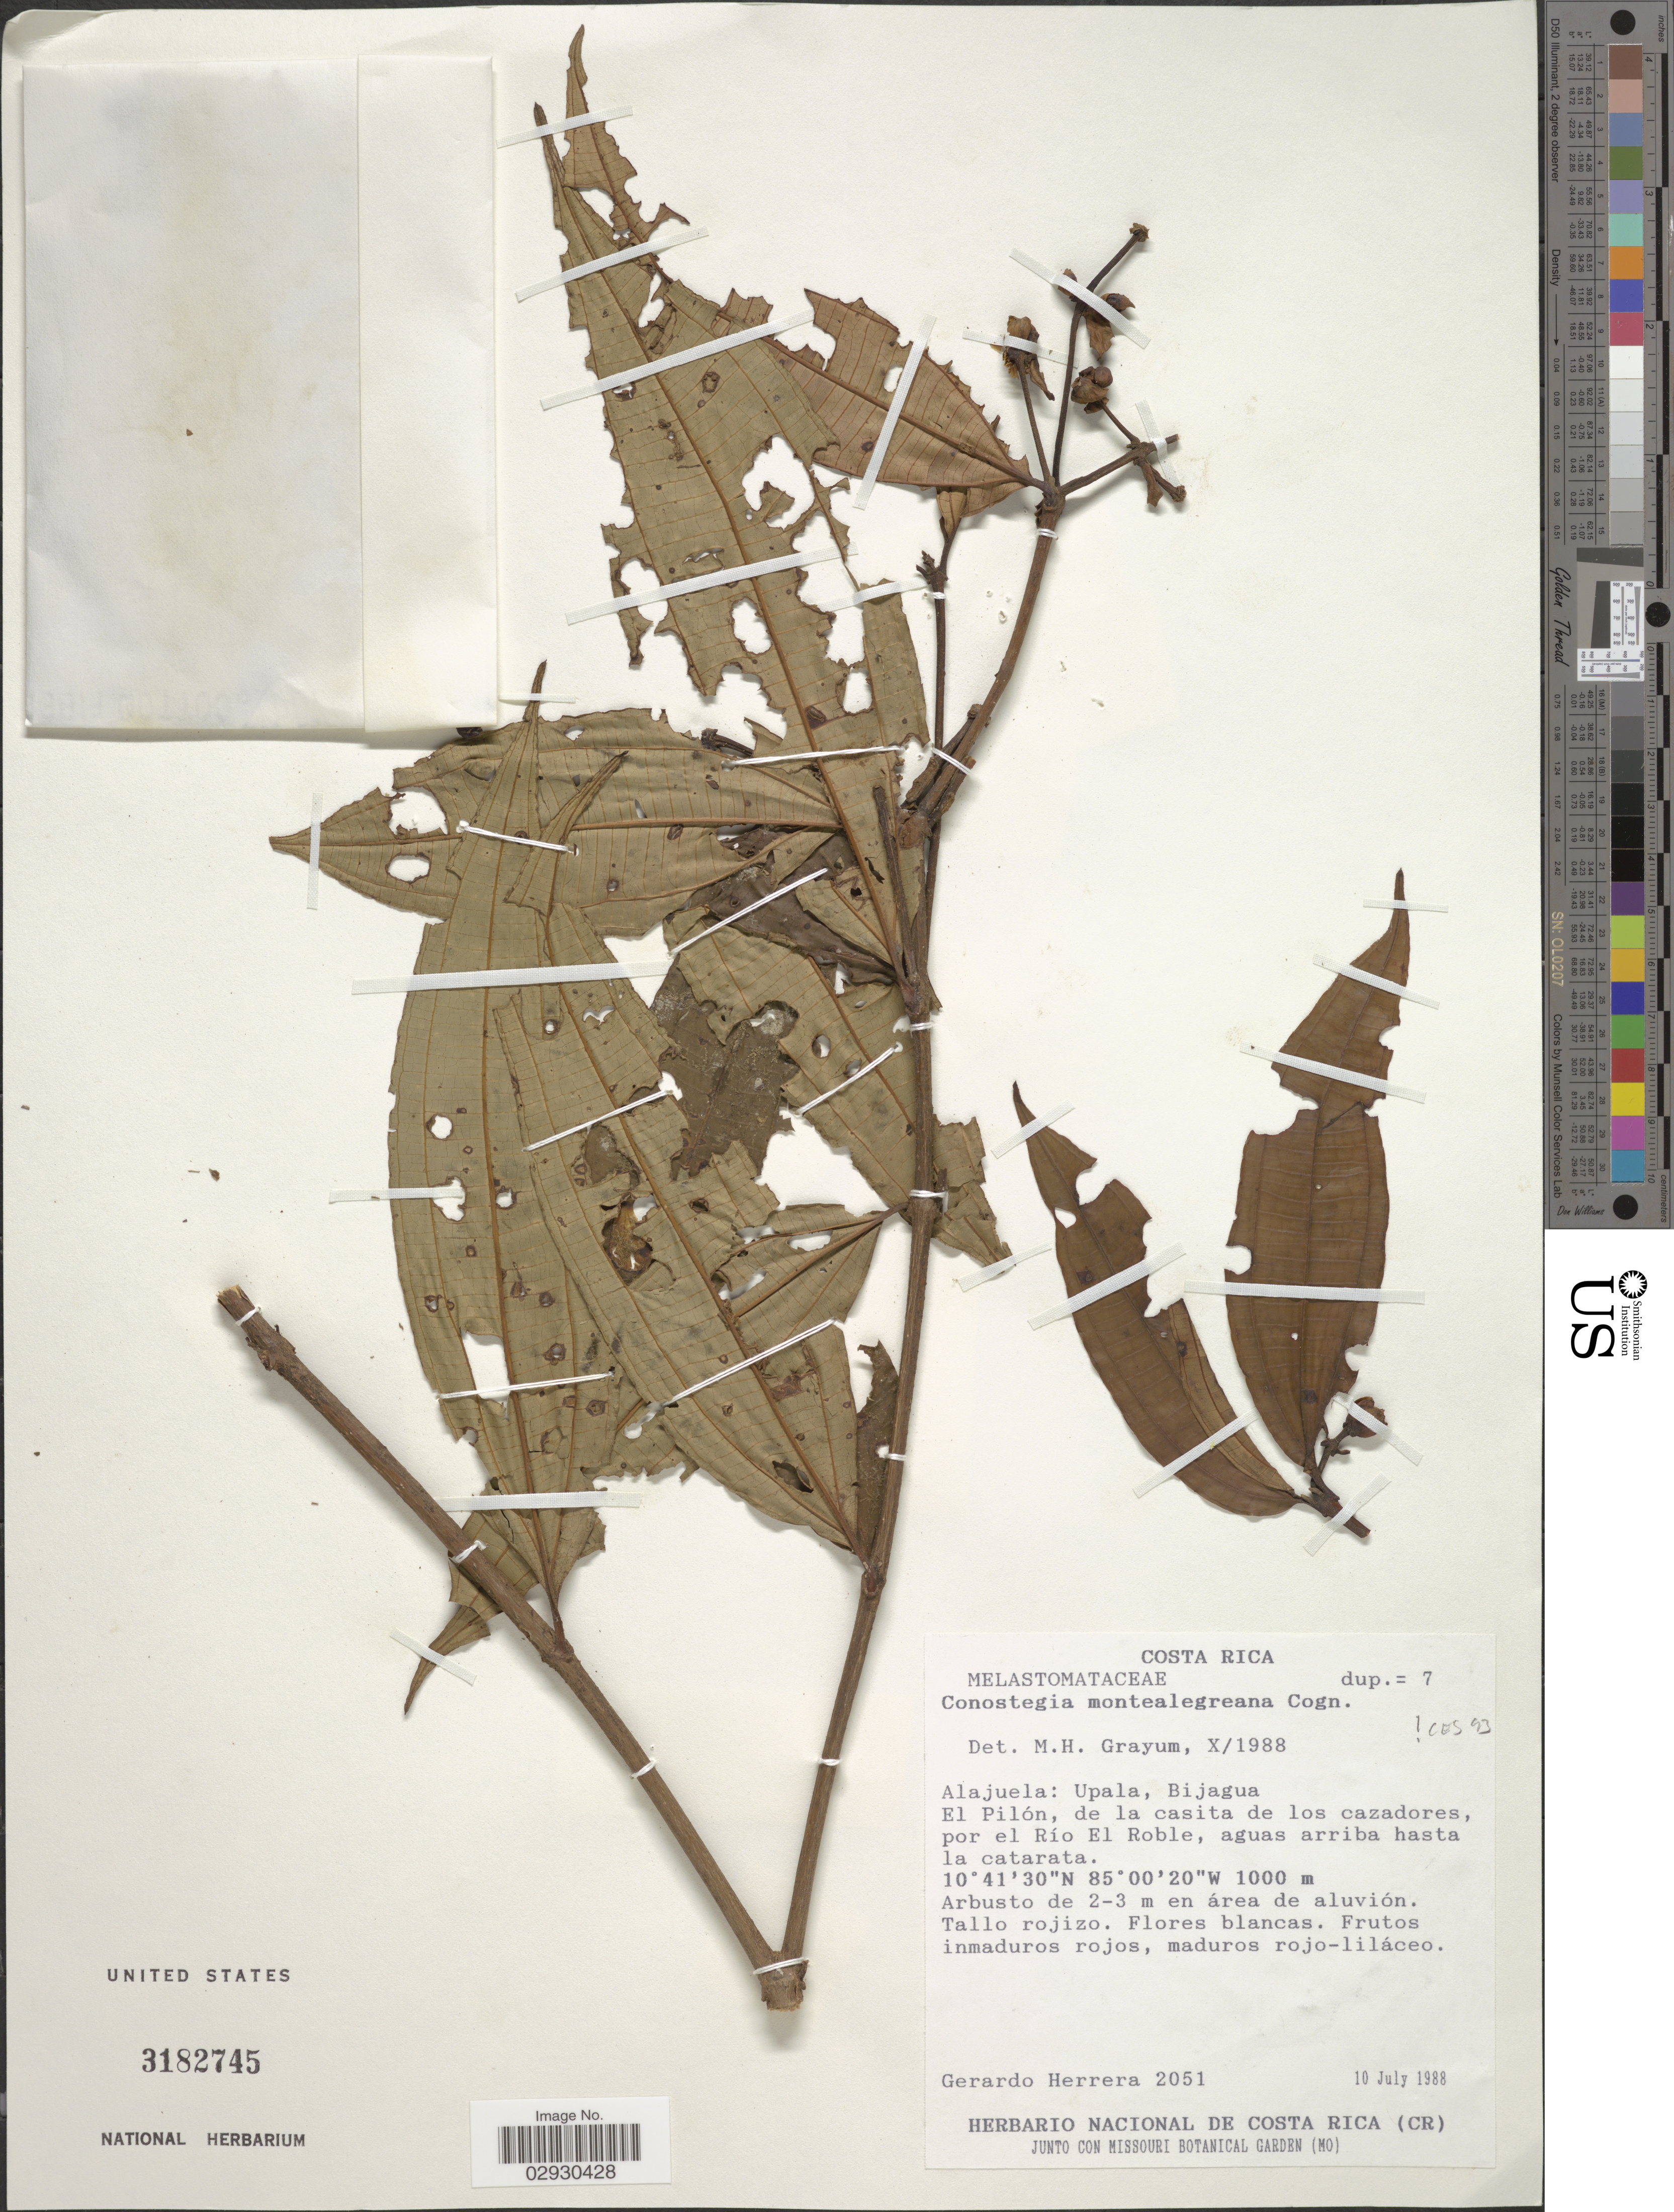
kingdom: Plantae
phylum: Tracheophyta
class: Magnoliopsida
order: Myrtales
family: Melastomataceae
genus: Conostegia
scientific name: Conostegia monteleagreana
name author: Cogn. in A. DC.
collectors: G. Herrera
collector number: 2051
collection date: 1988-07-10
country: Costa Rica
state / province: Alajuela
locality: Alajuela: Upala, Bijagua. El Pilón, de la casita de los cazadores, por el Río El Roble, aguas arriba hasta la catarata.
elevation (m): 1000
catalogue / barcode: US 3182745